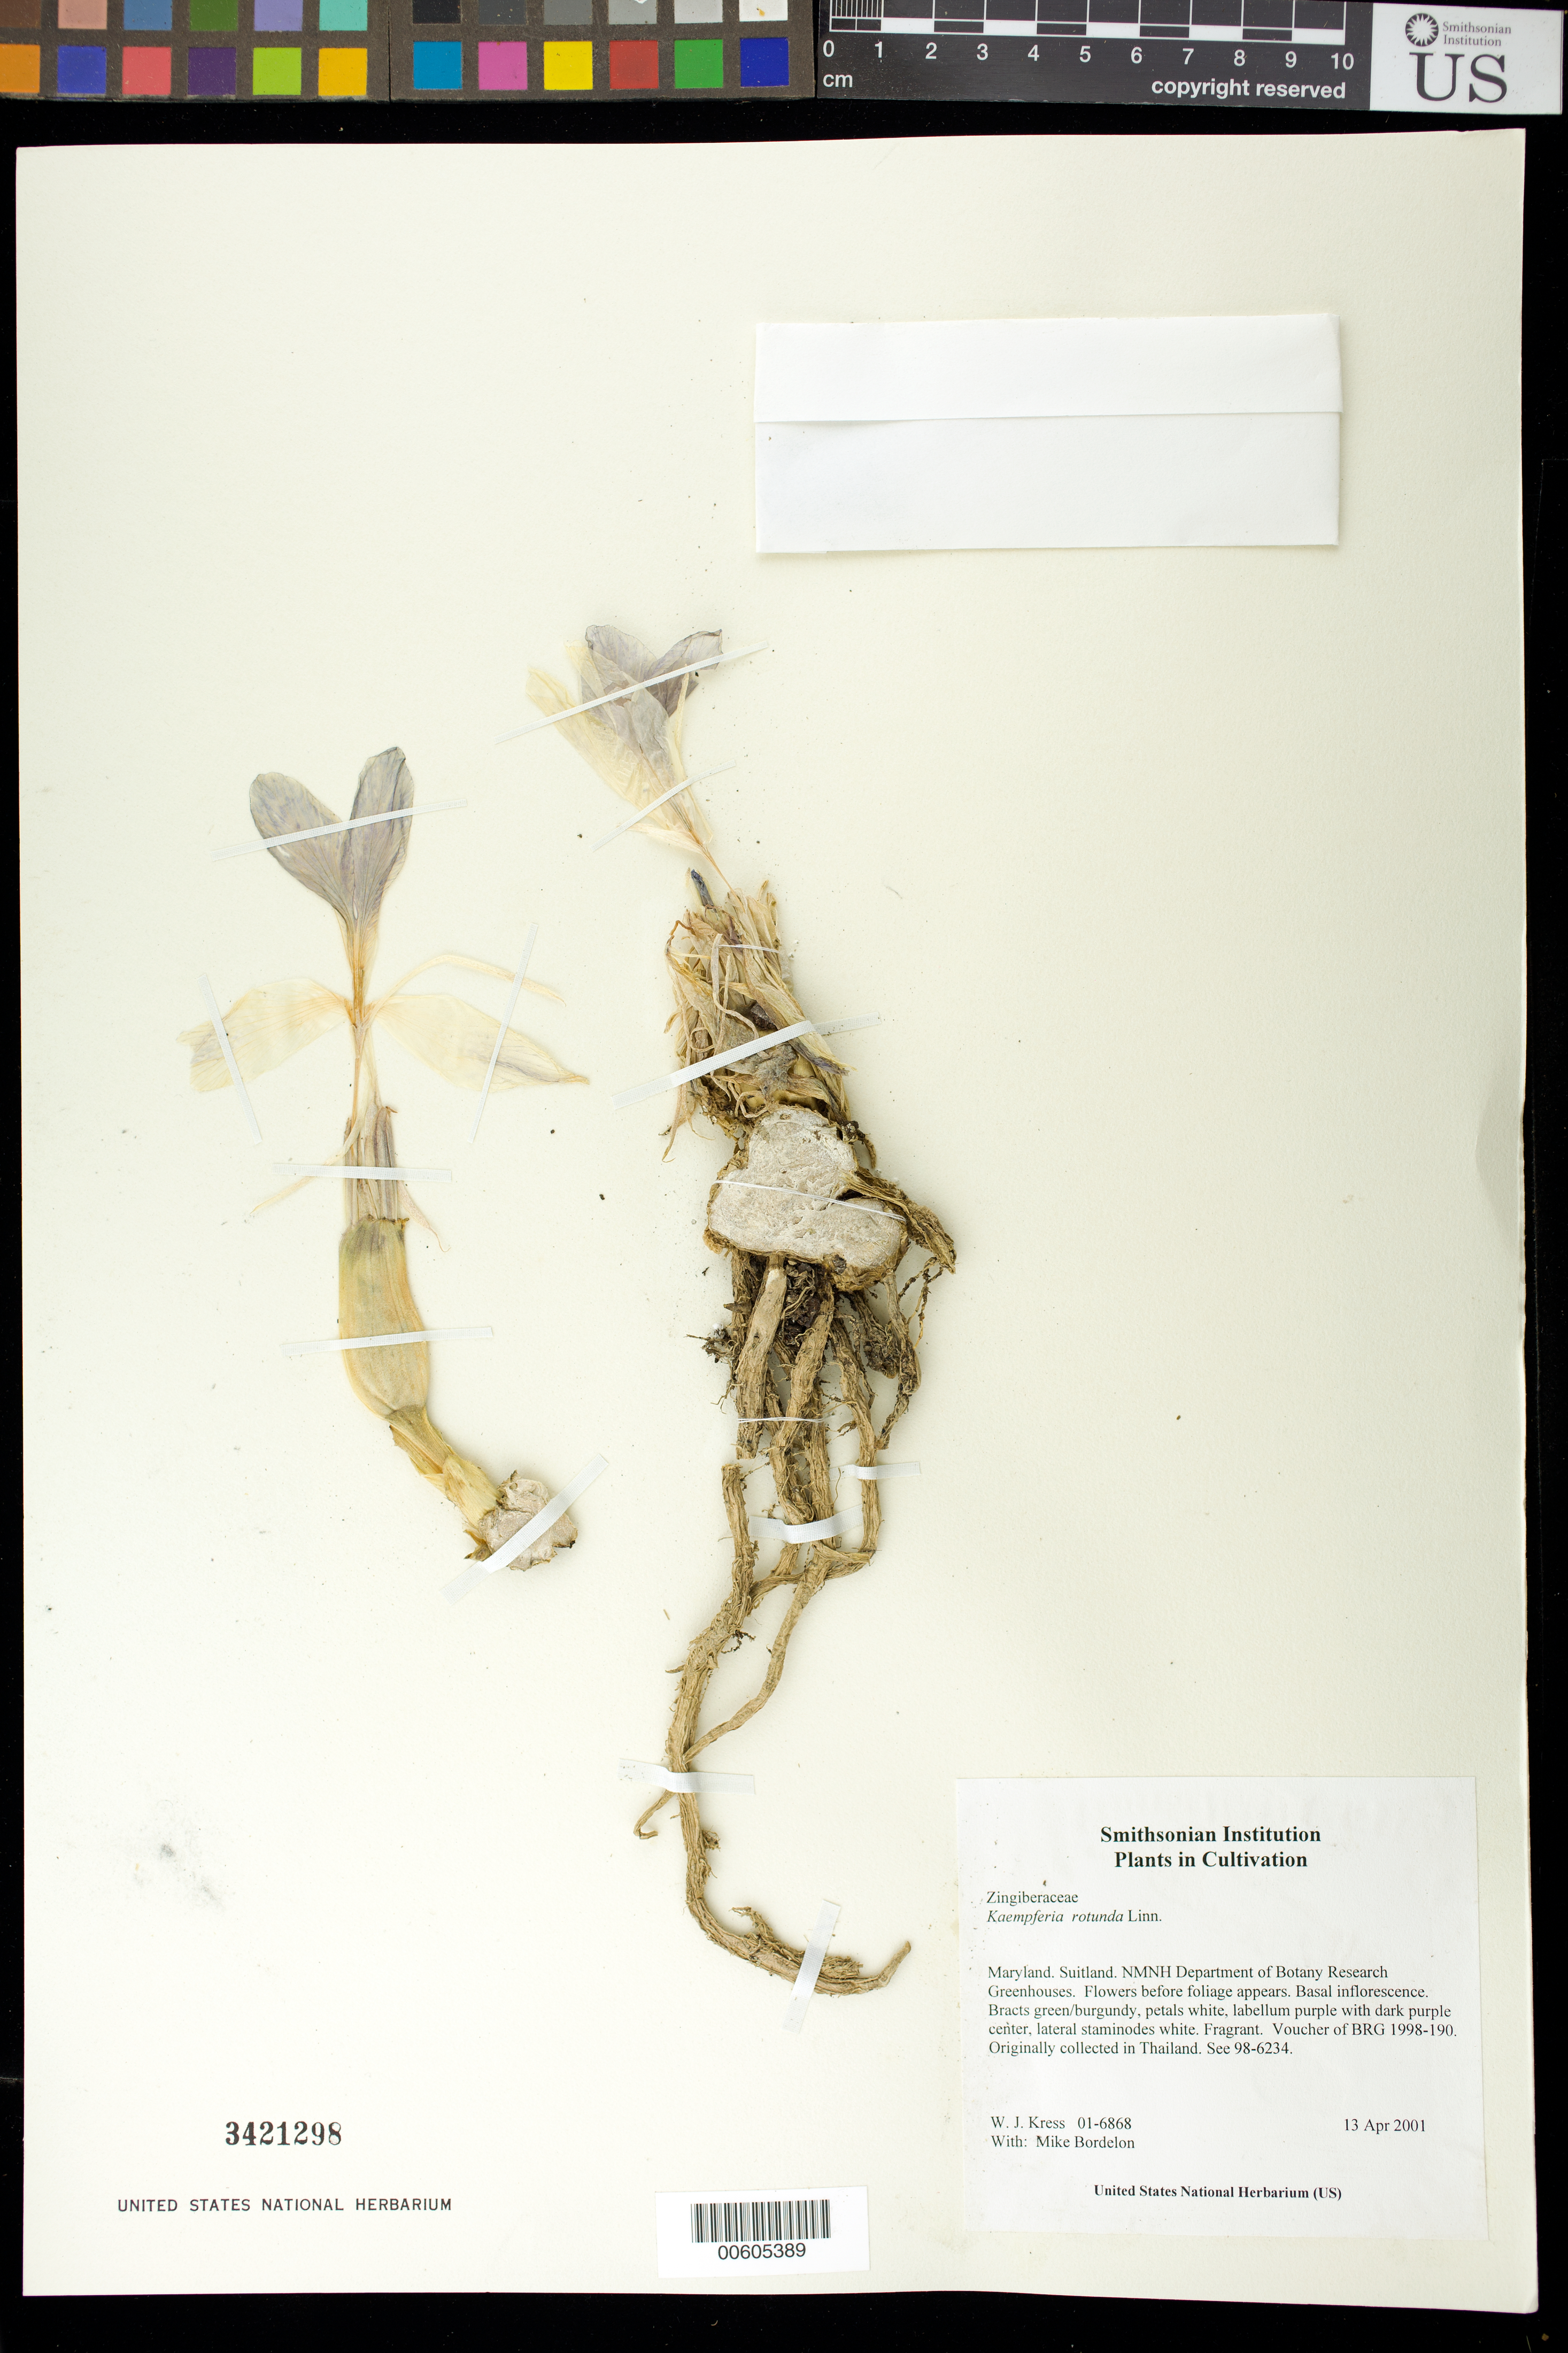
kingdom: Plantae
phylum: Tracheophyta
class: Liliopsida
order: Zingiberales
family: Zingiberaceae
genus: Kaempferia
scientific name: Kaempferia rotunda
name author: L.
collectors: W. J. Kress & M. Bordelon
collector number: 01-6868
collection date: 2001-04-13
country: United States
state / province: Maryland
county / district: Prince George's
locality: NMNH Botany Research Greenhouses. Suitland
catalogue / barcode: US 3421298